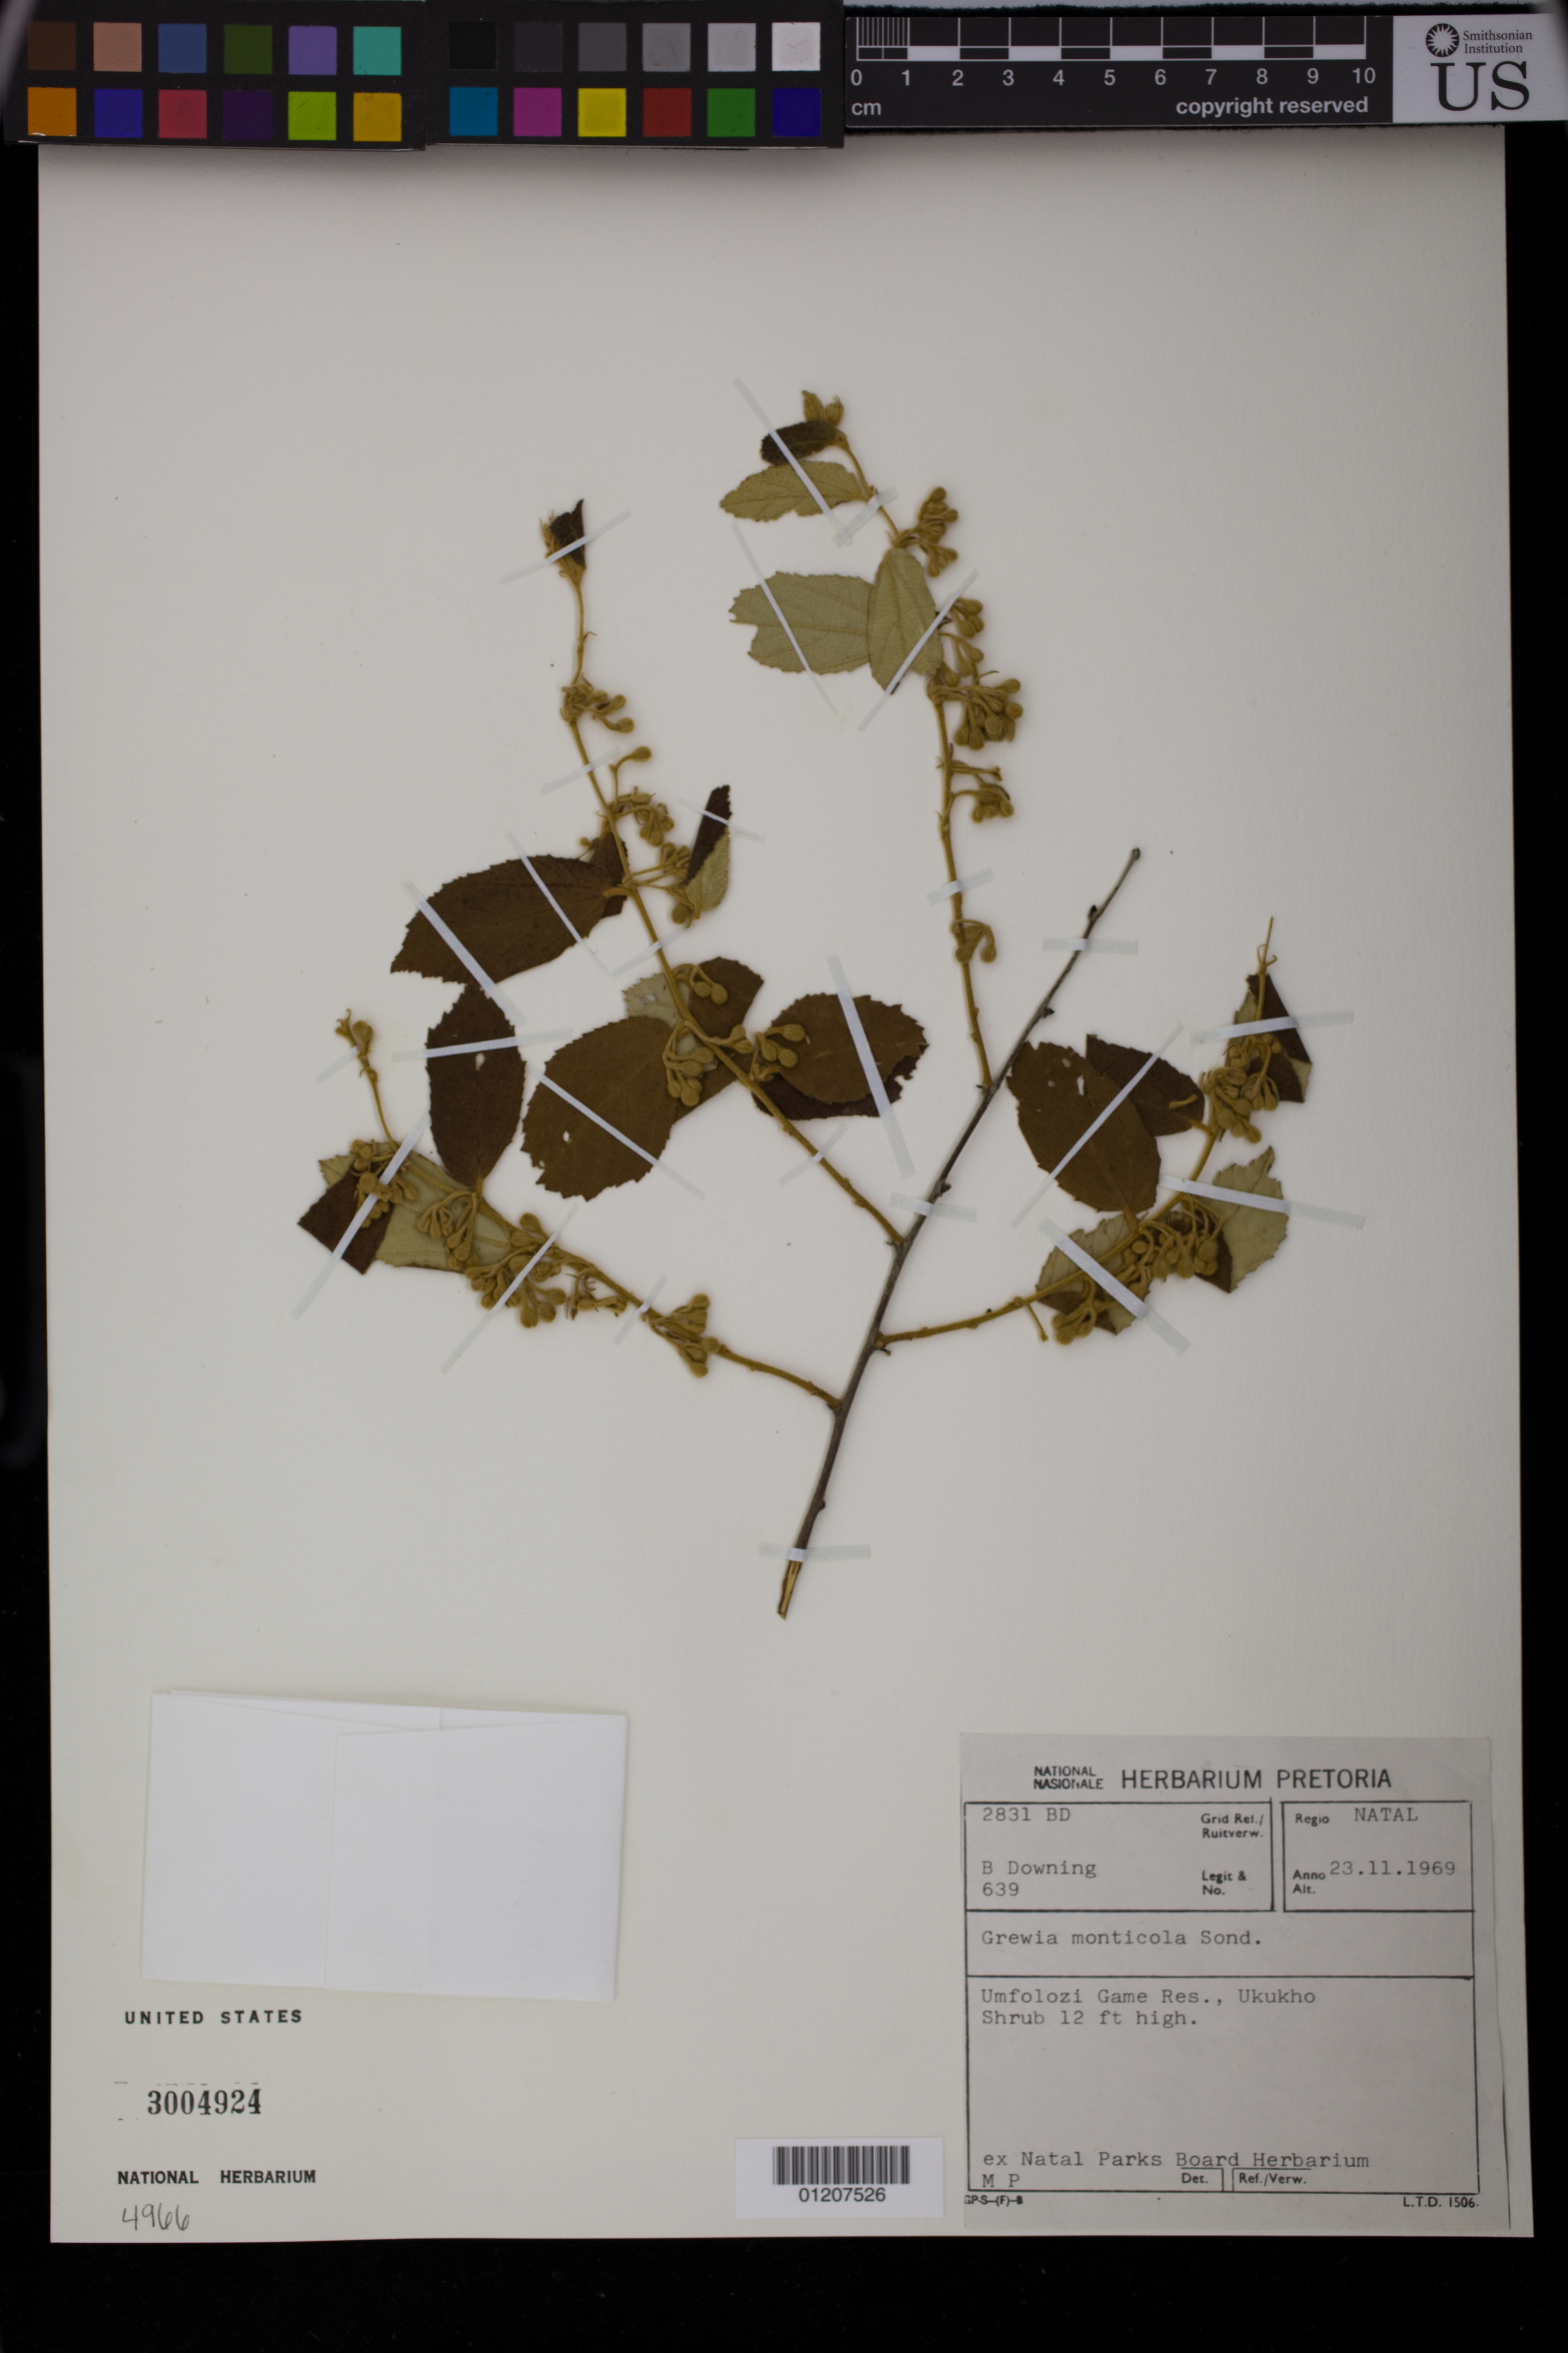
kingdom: Plantae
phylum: Tracheophyta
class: Magnoliopsida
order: Malvales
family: Malvaceae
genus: Grewia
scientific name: Grewia monticola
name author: Sond.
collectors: B. Downing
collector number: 639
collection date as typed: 23 Nov 1969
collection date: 1969-11-23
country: South Africa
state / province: KwaZulu-Natal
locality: Regio: Natal. Umfolozi Game Res., Ukukho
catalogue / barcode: US 3004924